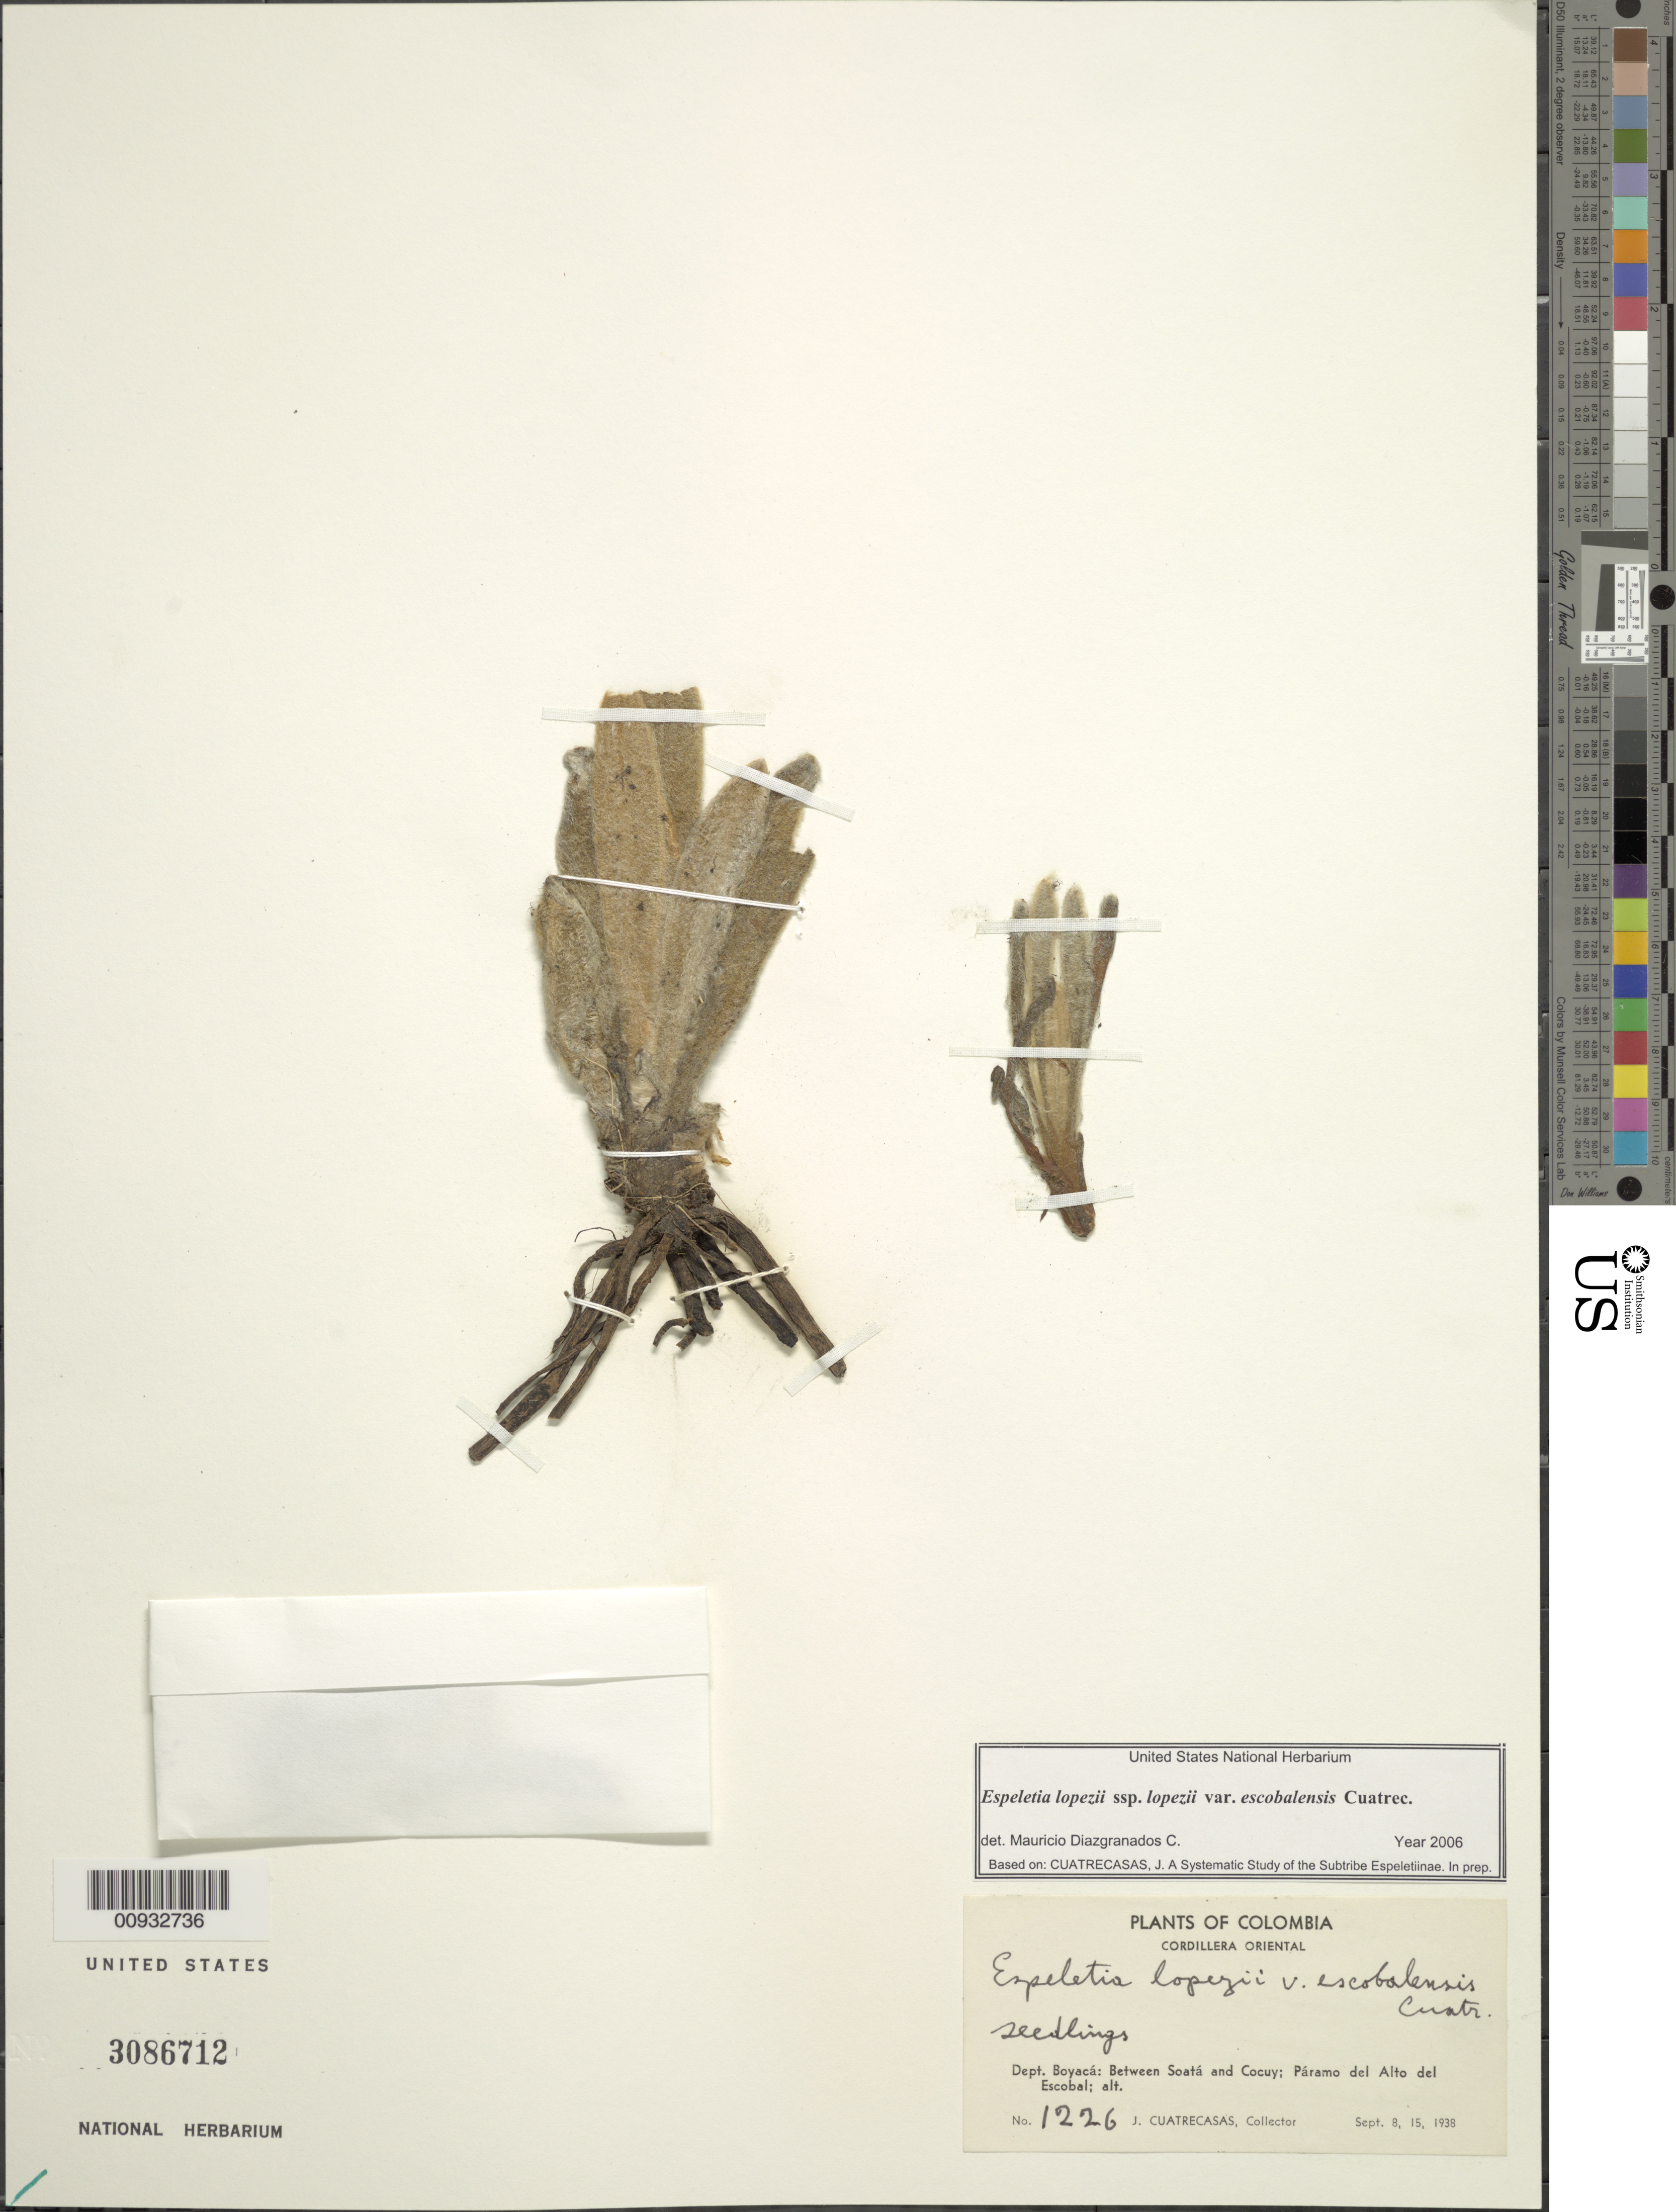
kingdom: Plantae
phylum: Tracheophyta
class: Magnoliopsida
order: Asterales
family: Asteraceae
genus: Espeletia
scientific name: Espeletia lopezii var. escobalensis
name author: Cuatrec.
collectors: J. Cuatrecasas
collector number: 1226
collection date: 1938-09-08/1938-09-15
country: Colombia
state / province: Boyacá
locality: Páramo de Escobal. Between Soatá and Cocuy, Alto del Escobal.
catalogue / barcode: US 3086712